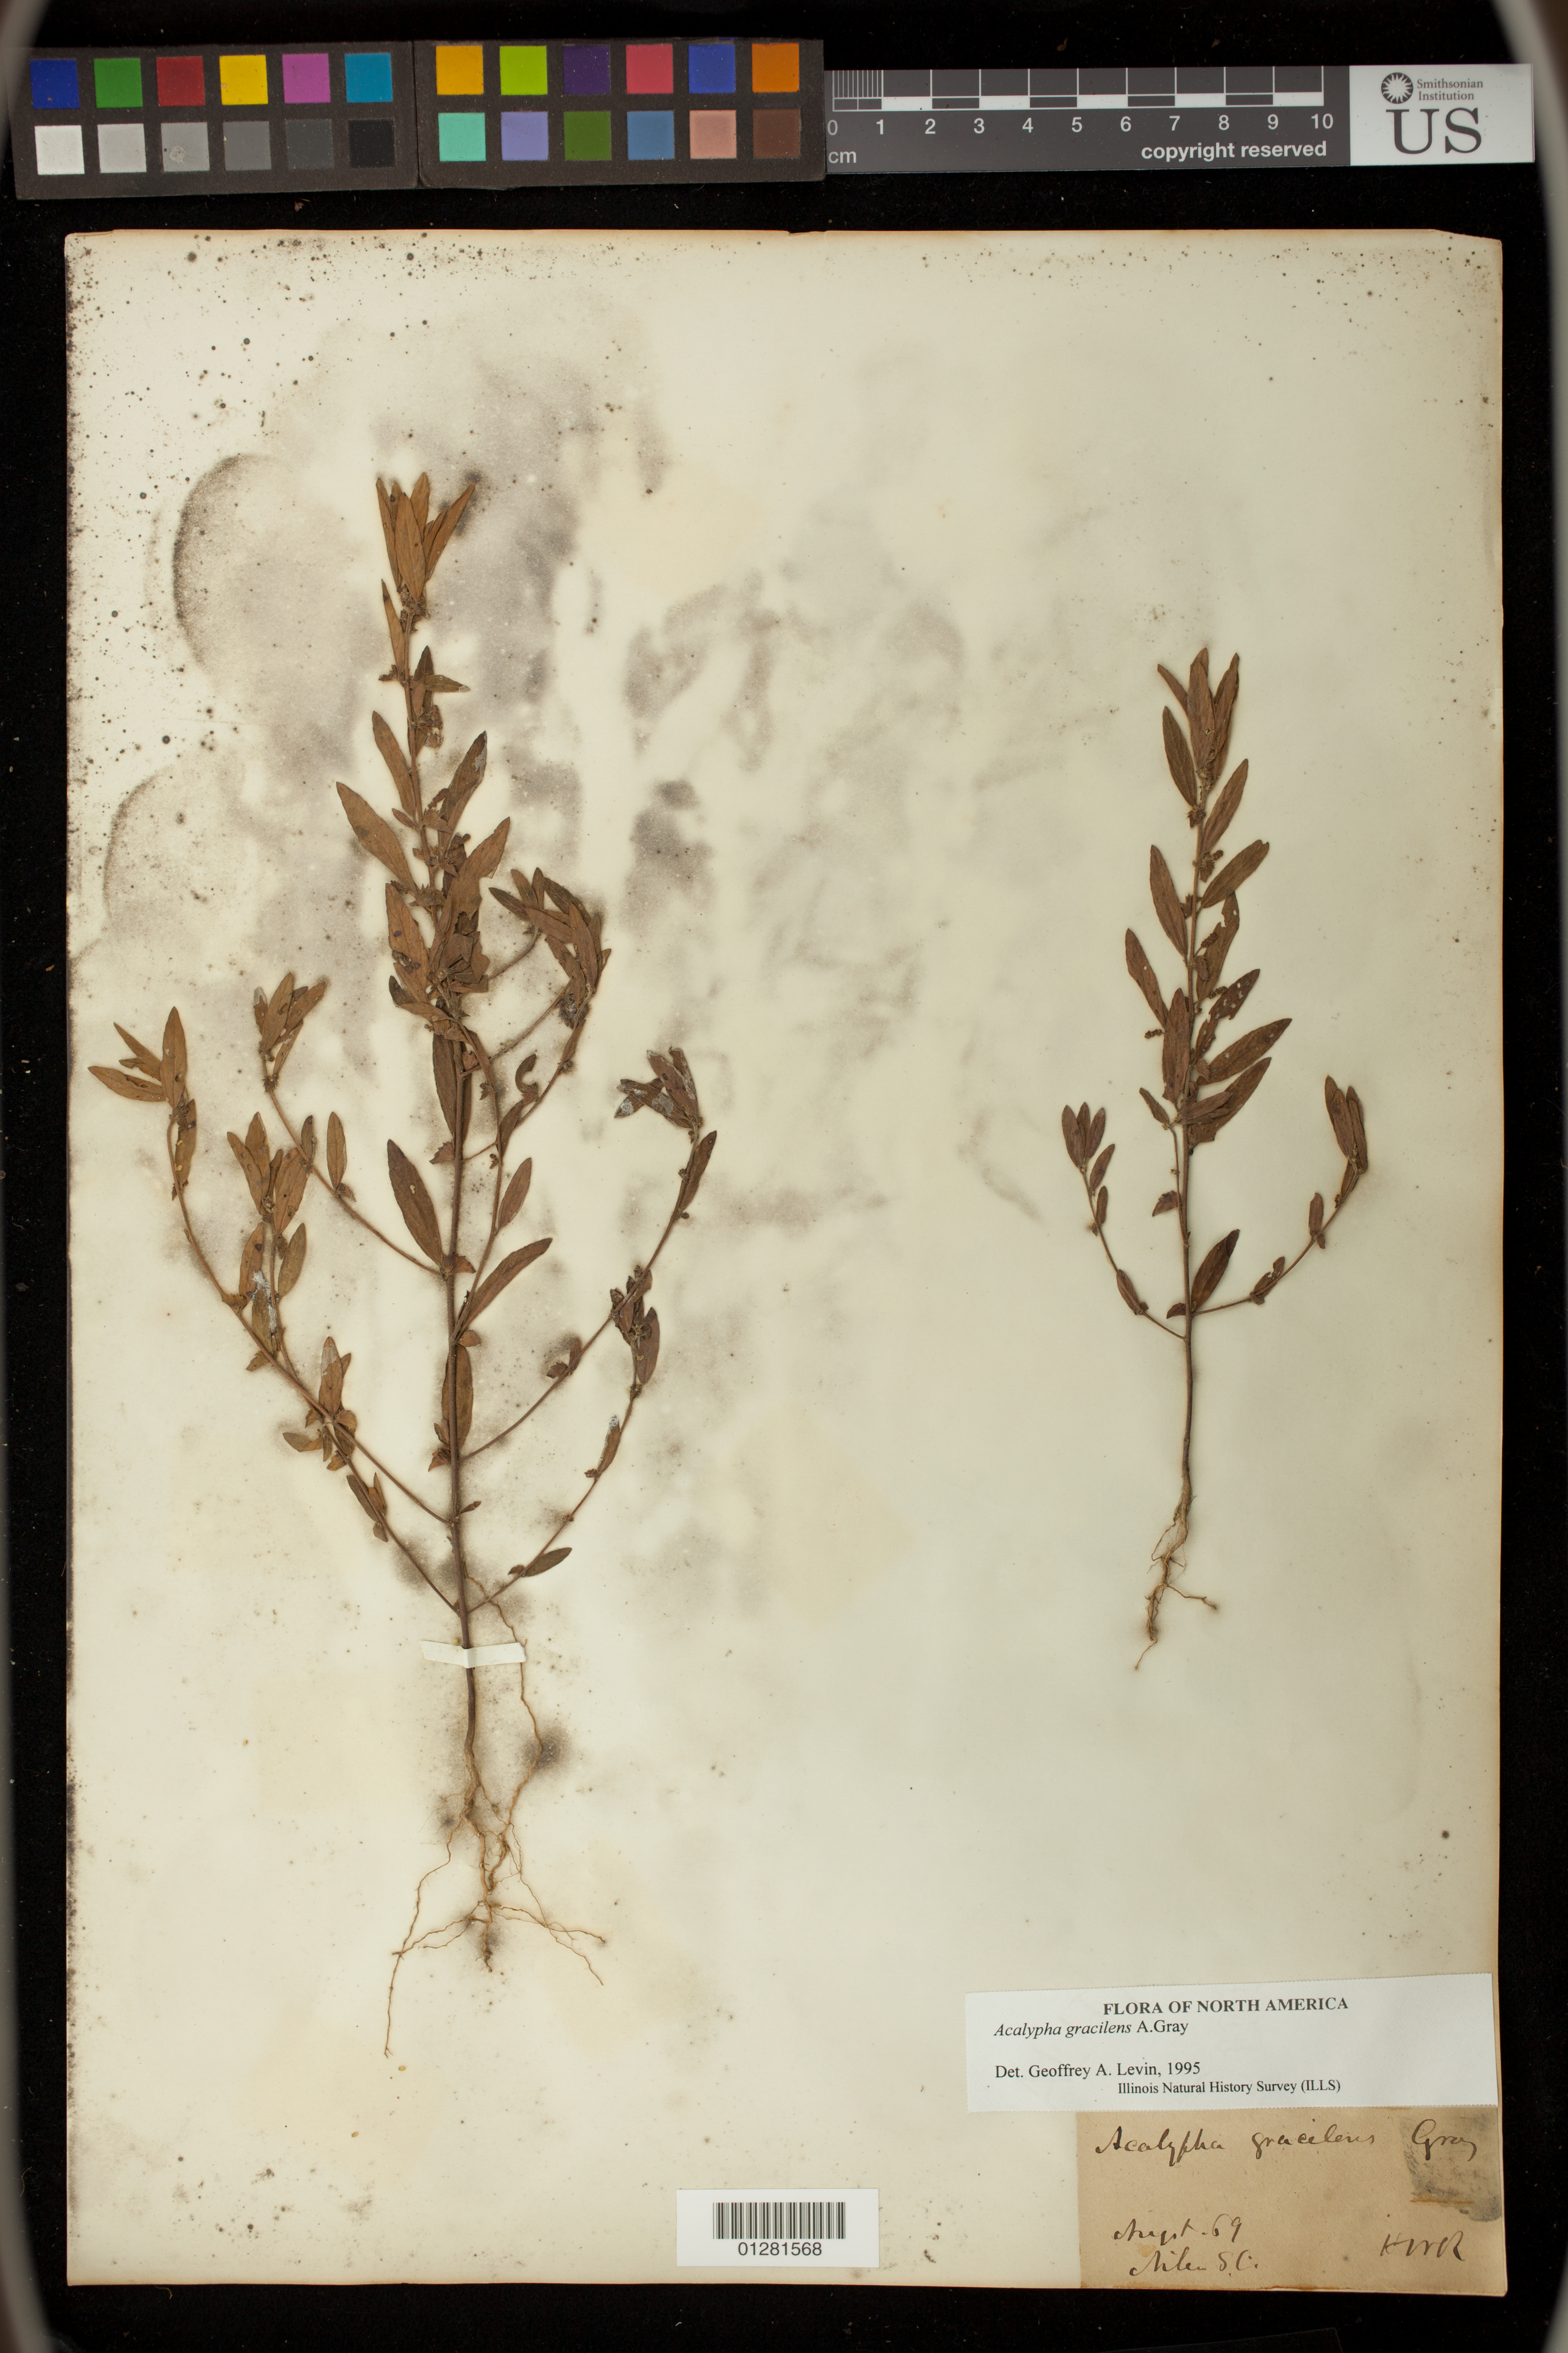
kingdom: Plantae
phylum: Tracheophyta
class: Magnoliopsida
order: Malpighiales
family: Euphorbiaceae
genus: Acalypha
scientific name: Acalypha gracilens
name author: A. Gray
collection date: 1869-08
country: United States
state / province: South Carolina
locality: Miles